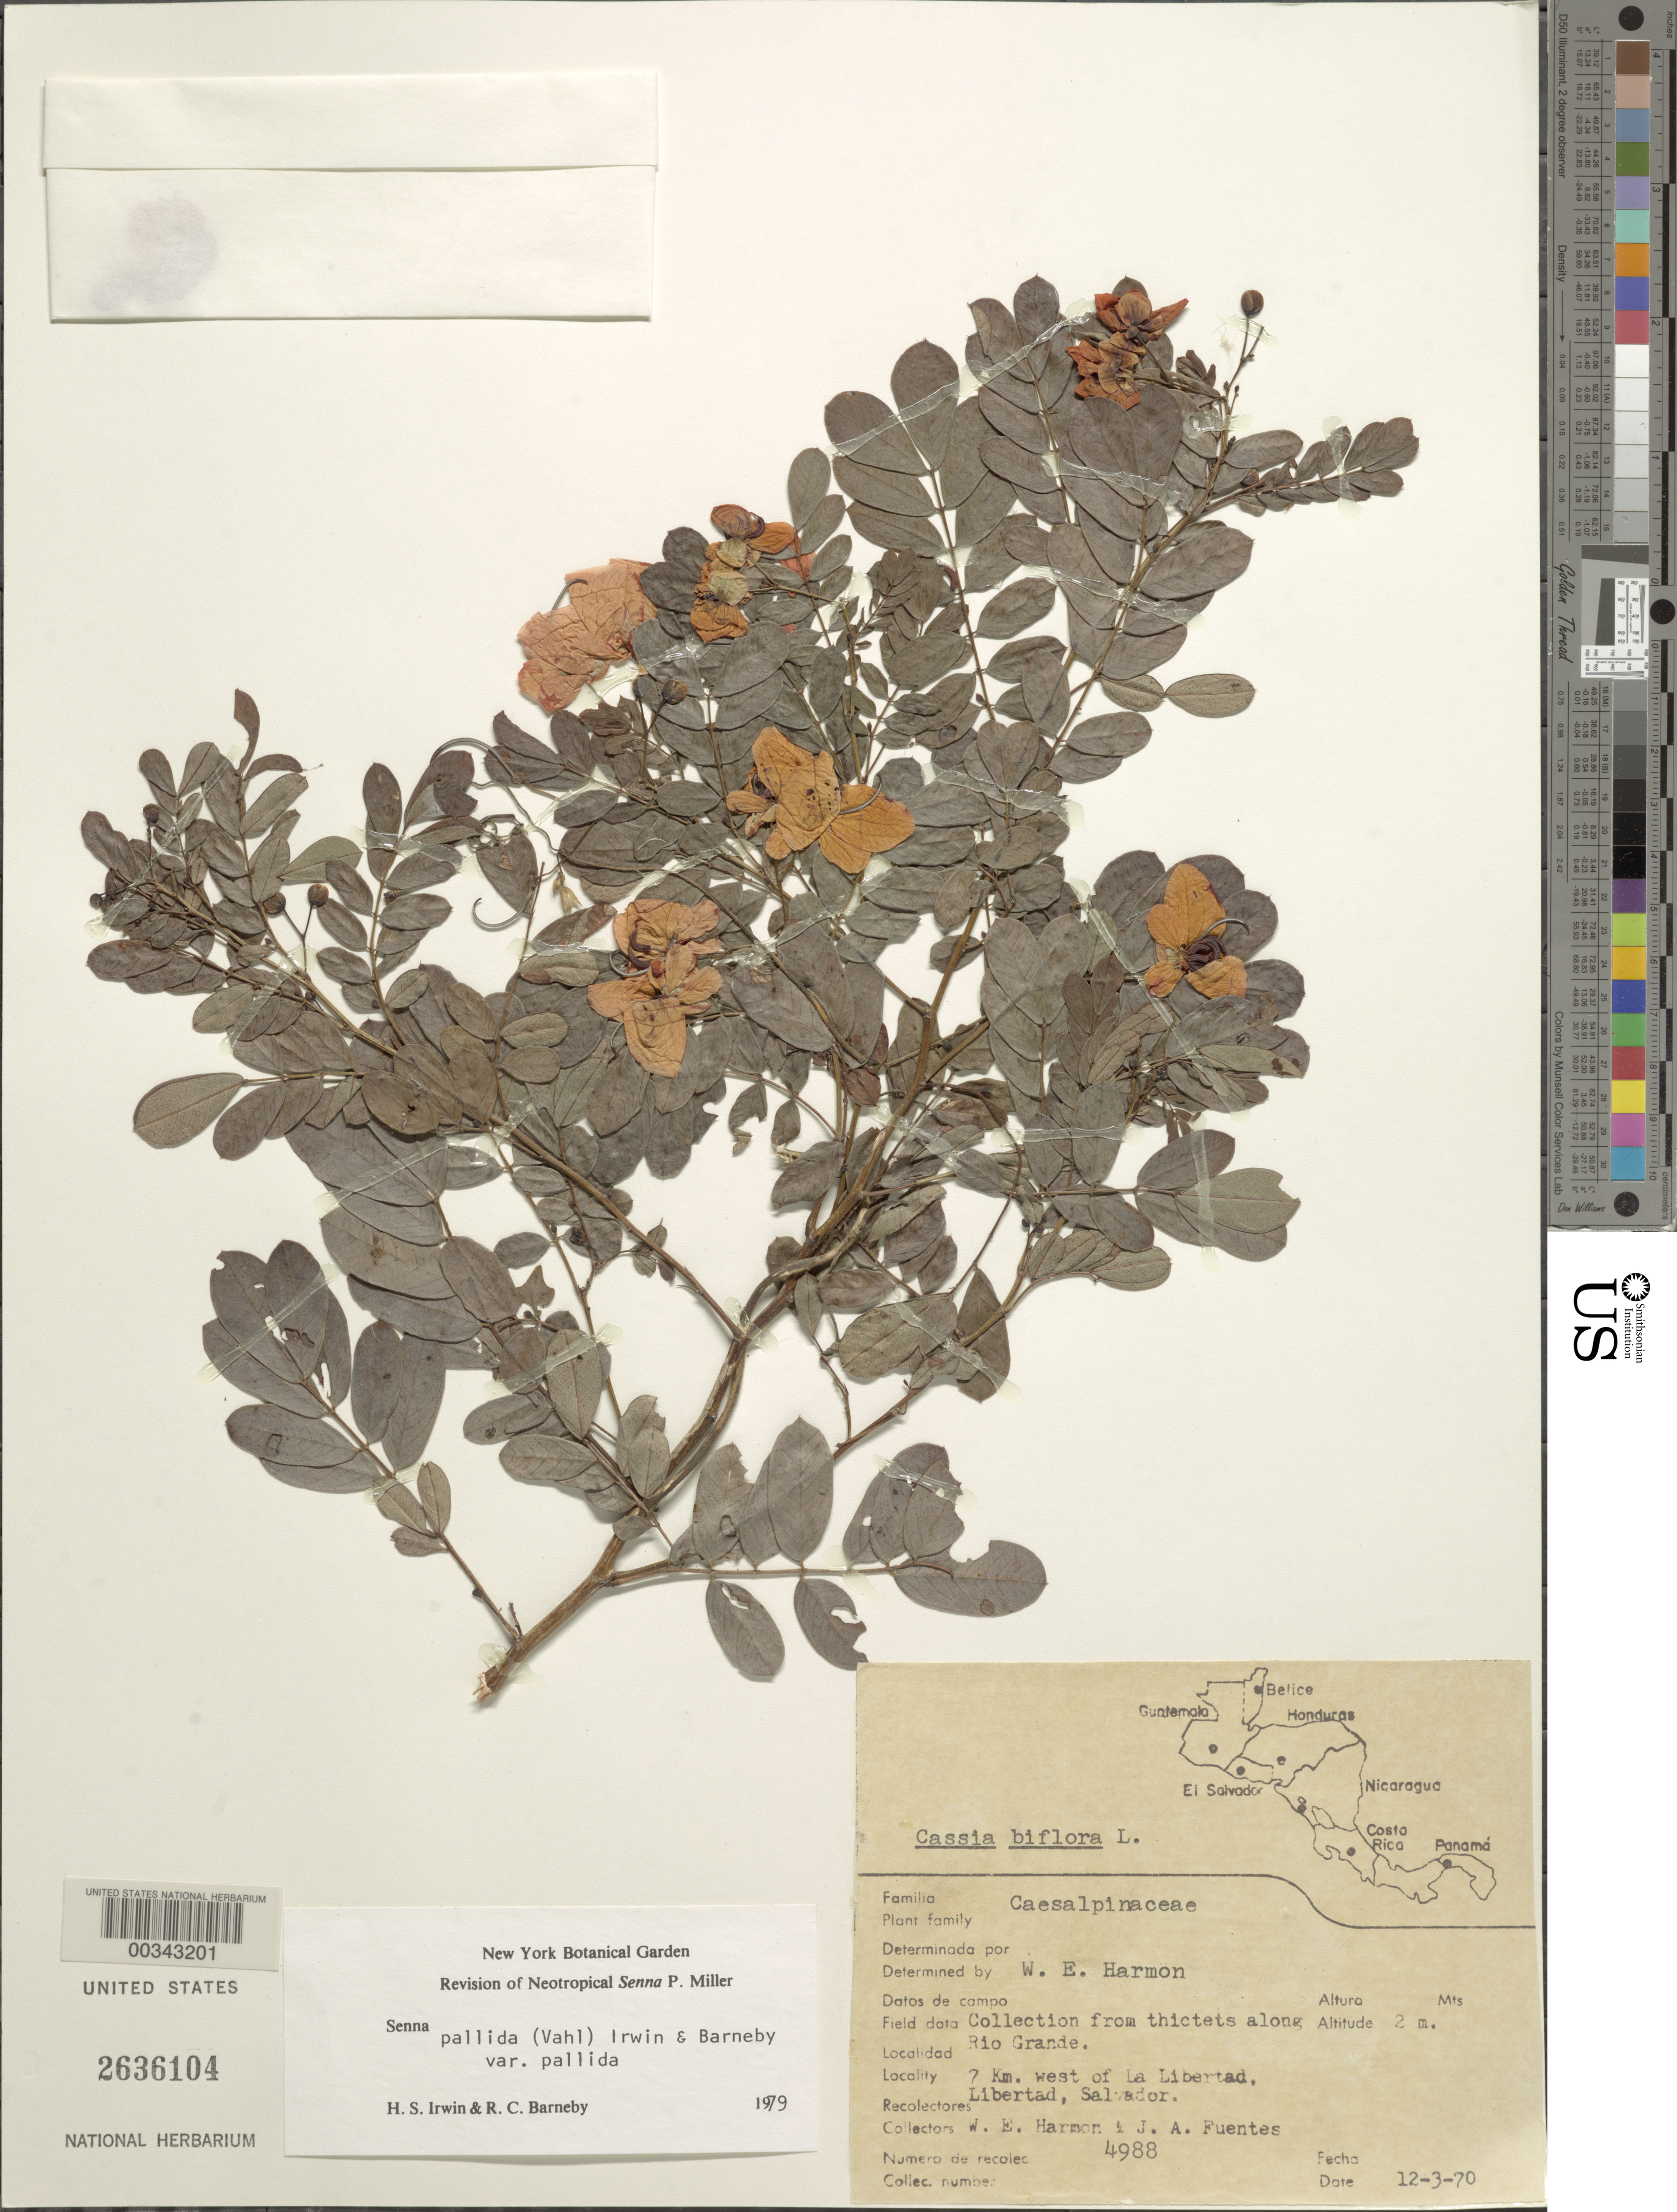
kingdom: Plantae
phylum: Tracheophyta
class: Magnoliopsida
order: Fabales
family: Fabaceae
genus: Senna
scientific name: Senna pallida var. pallida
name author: (Vahl) H.S. Irwin & Barneby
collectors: W. E. Harmon & J. Fuentes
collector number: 4988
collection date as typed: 12 Mar 1970 or 03 Dec 1970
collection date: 1970-03-12 or 1970-12-03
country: El Salvador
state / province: La Libertad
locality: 7 km w of la libertad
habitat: Thickets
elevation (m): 2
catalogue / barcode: US 2636104